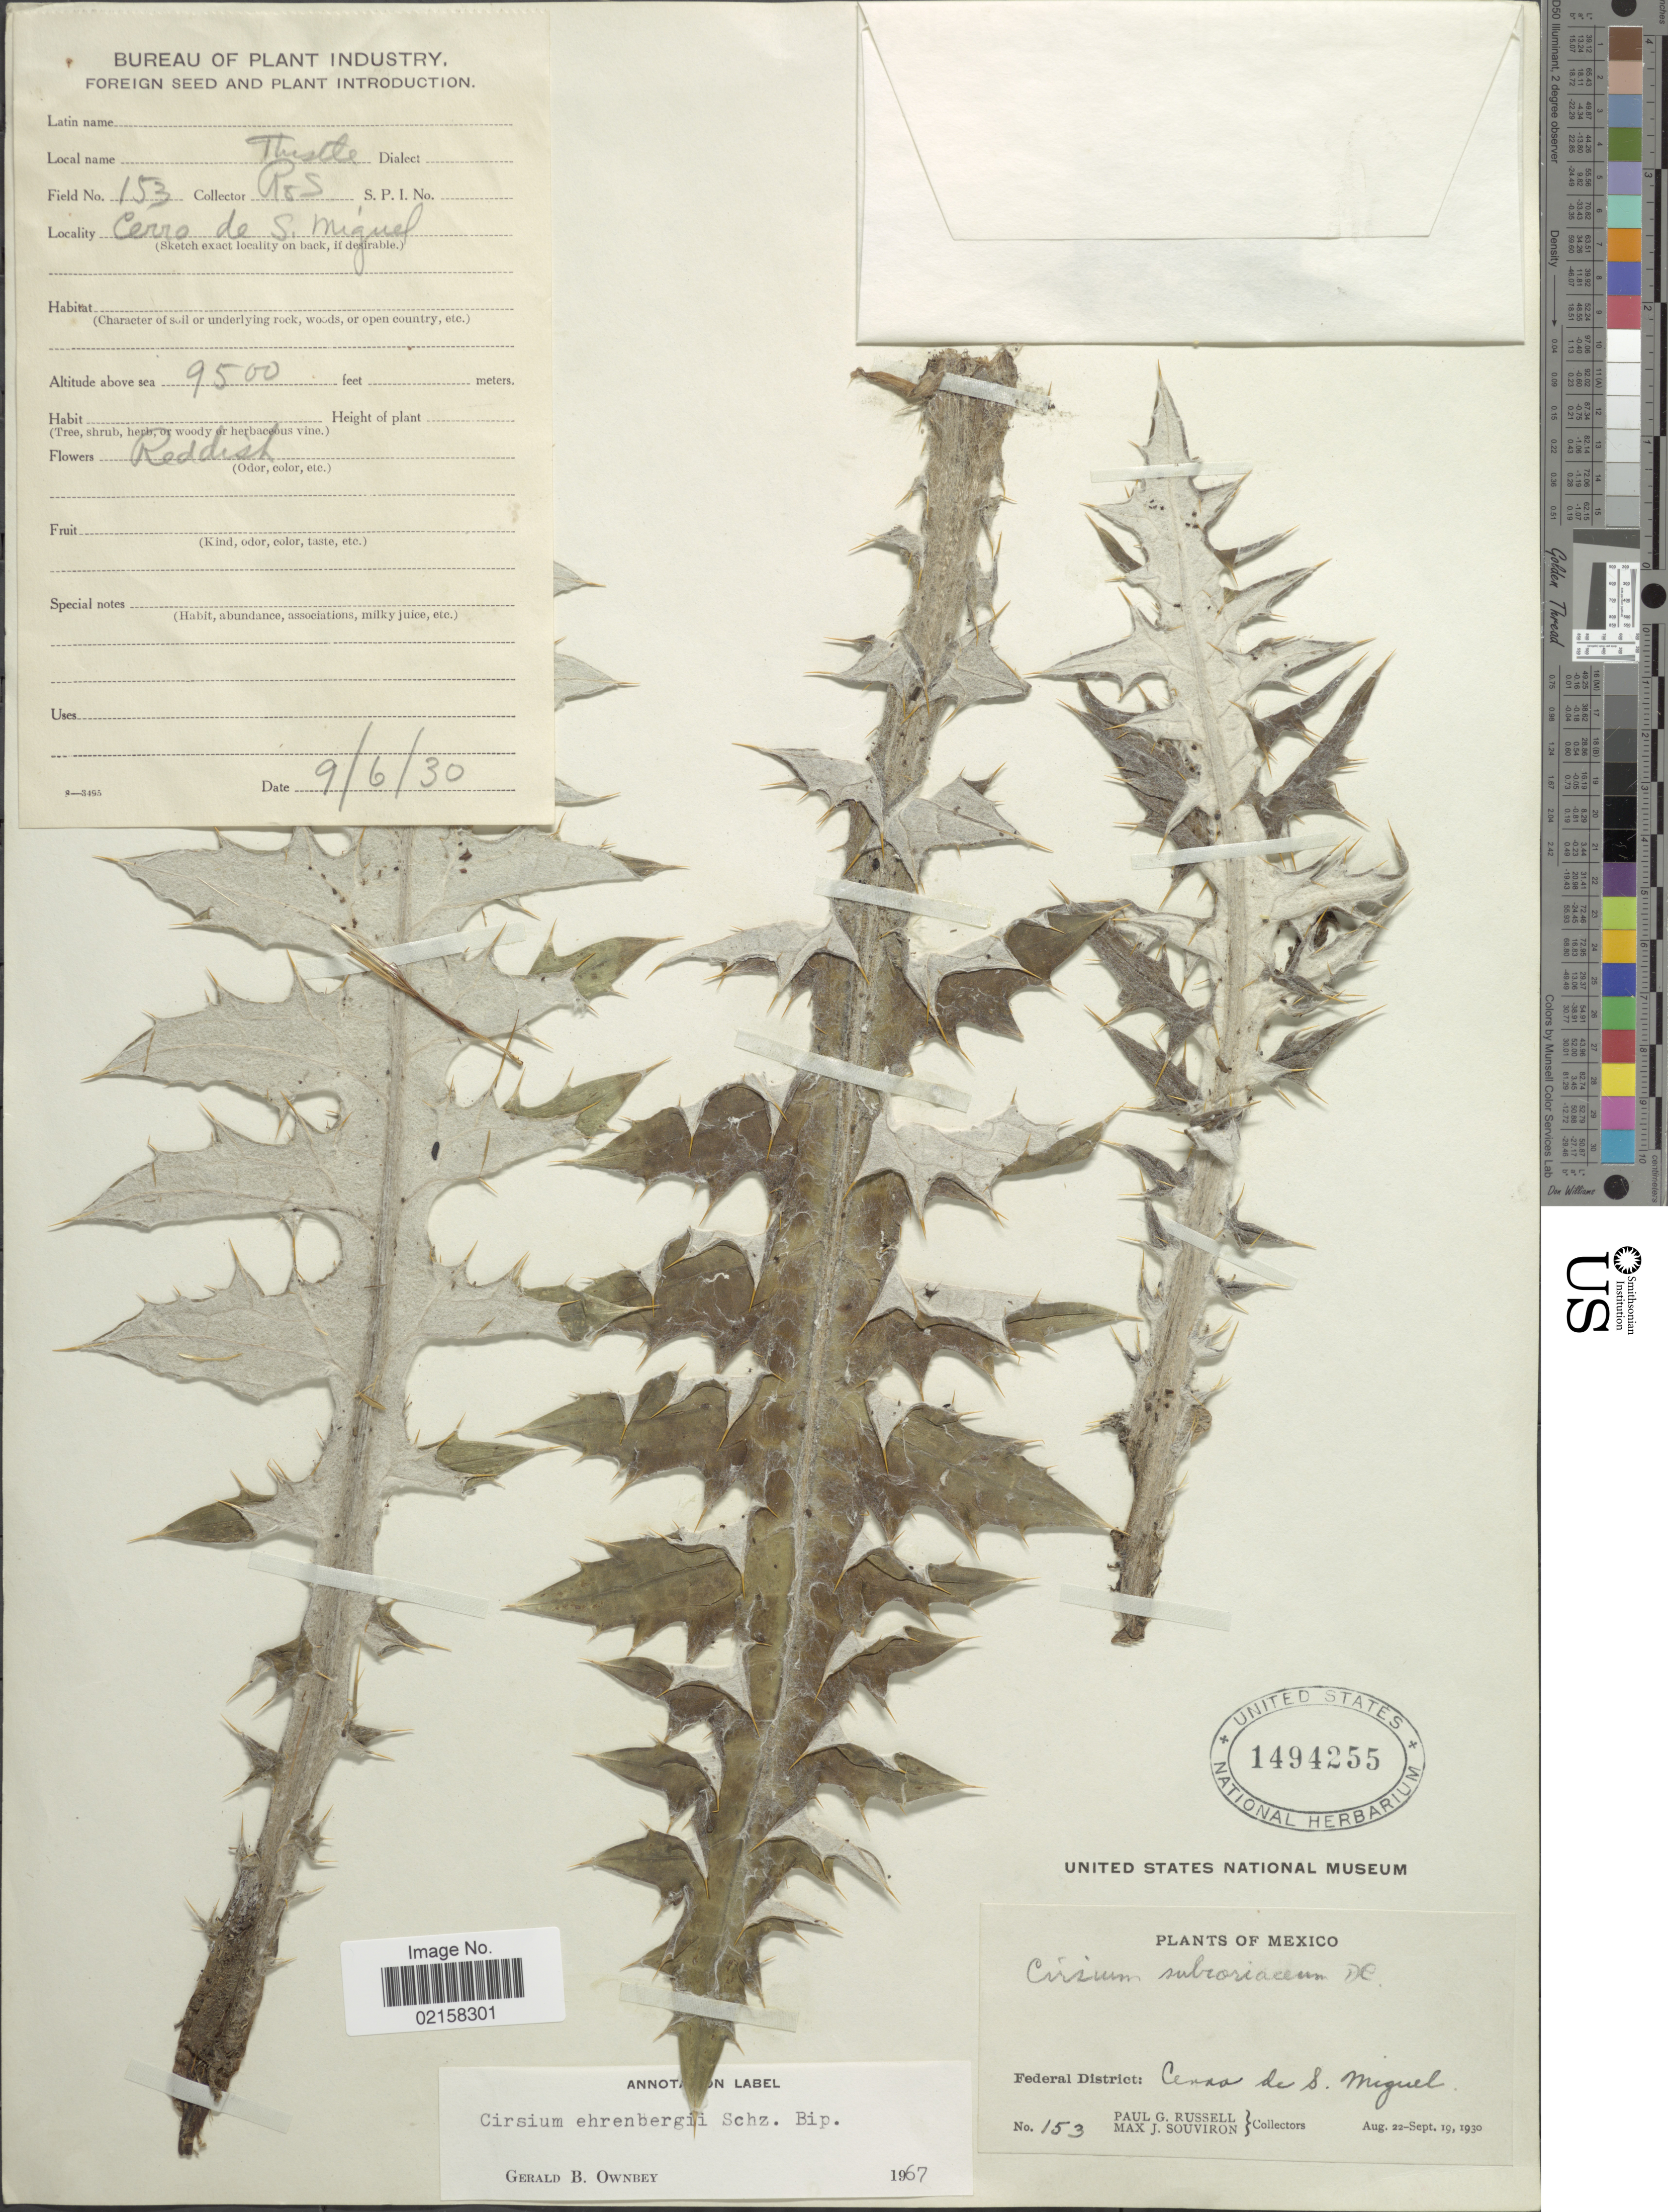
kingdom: Plantae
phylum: Tracheophyta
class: Magnoliopsida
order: Asterales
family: Asteraceae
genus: Cirsium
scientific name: Cirsium ehrenbergii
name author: Sch. Bip.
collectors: P. G. Russell & M. J. Souviron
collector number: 153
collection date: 1930-08-22/1930-09-19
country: Mexico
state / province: Distrito Federal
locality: Cerro de S. Miguel.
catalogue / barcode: US 1494255